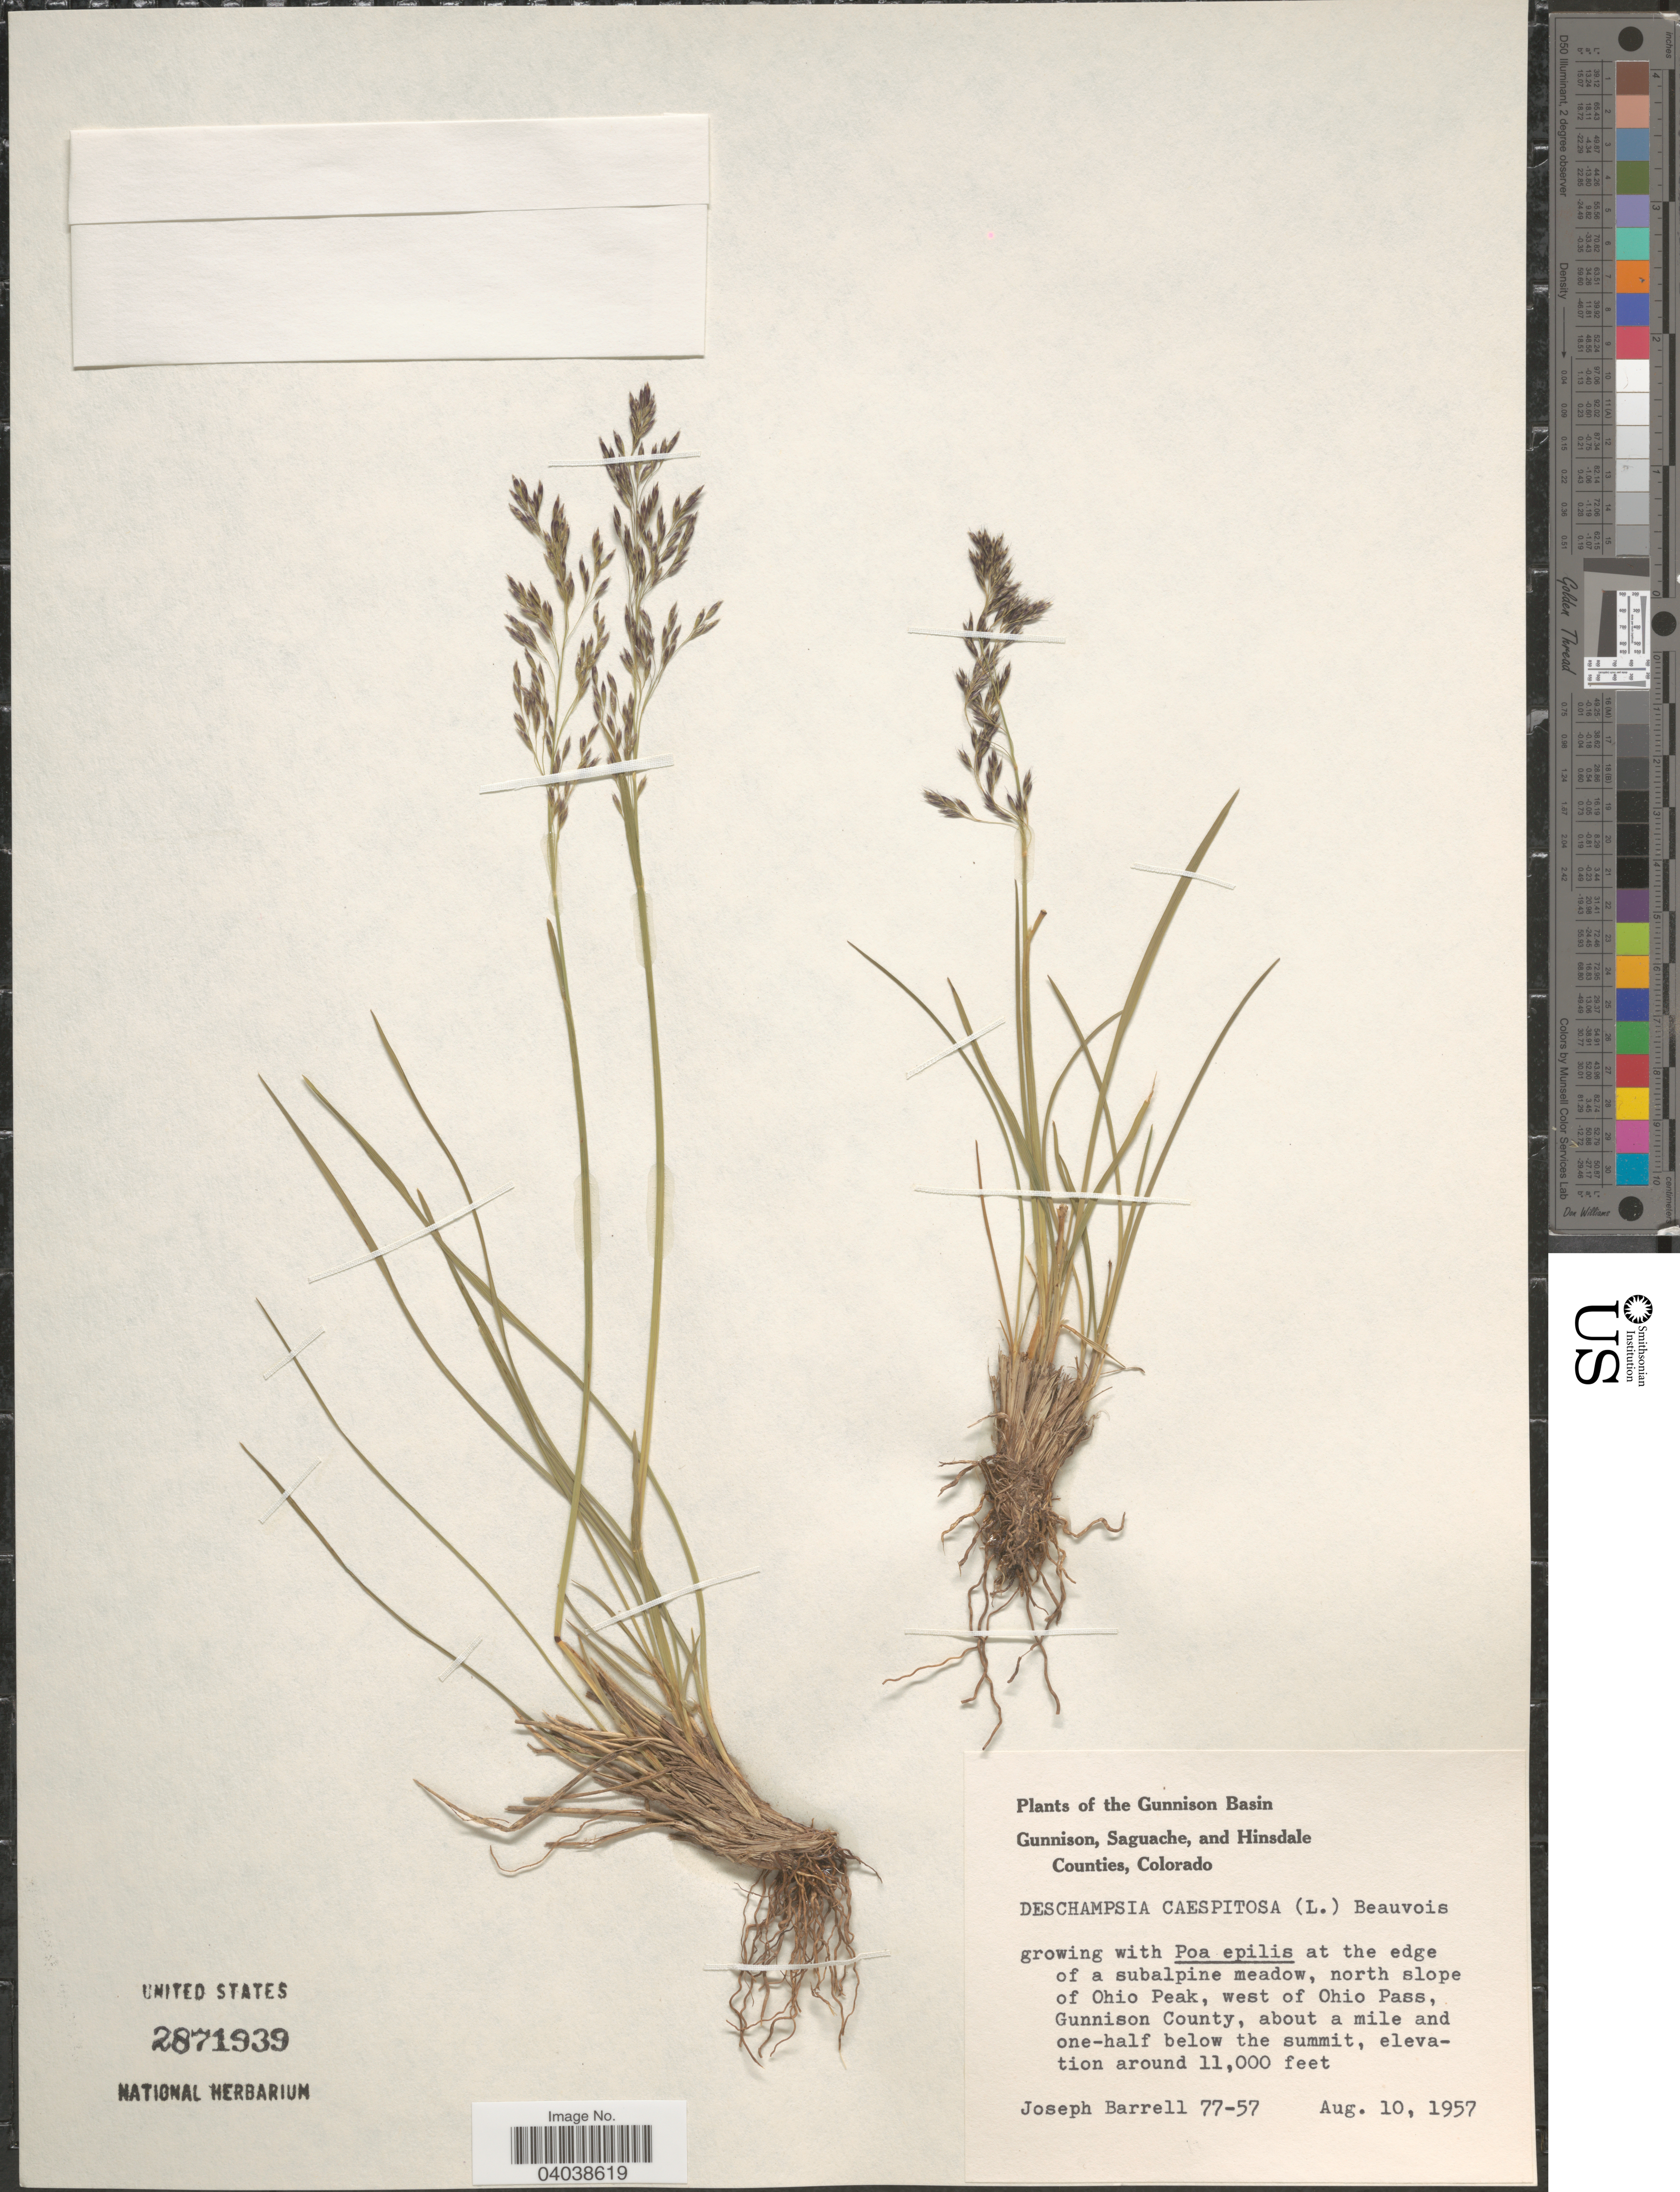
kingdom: Plantae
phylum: Tracheophyta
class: Liliopsida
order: Poales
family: Poaceae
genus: Deschampsia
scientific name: Deschampsia cespitosa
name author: (L.) P. Beauv.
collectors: J. Barrell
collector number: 77-57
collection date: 1957-08-10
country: United States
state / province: Colorado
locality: Gunnison Basin. North slope of Ohio Peak, west of Ohio Pass, Gunnison County, about a mile and one-half below the summit.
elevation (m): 3353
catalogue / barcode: US 2871939